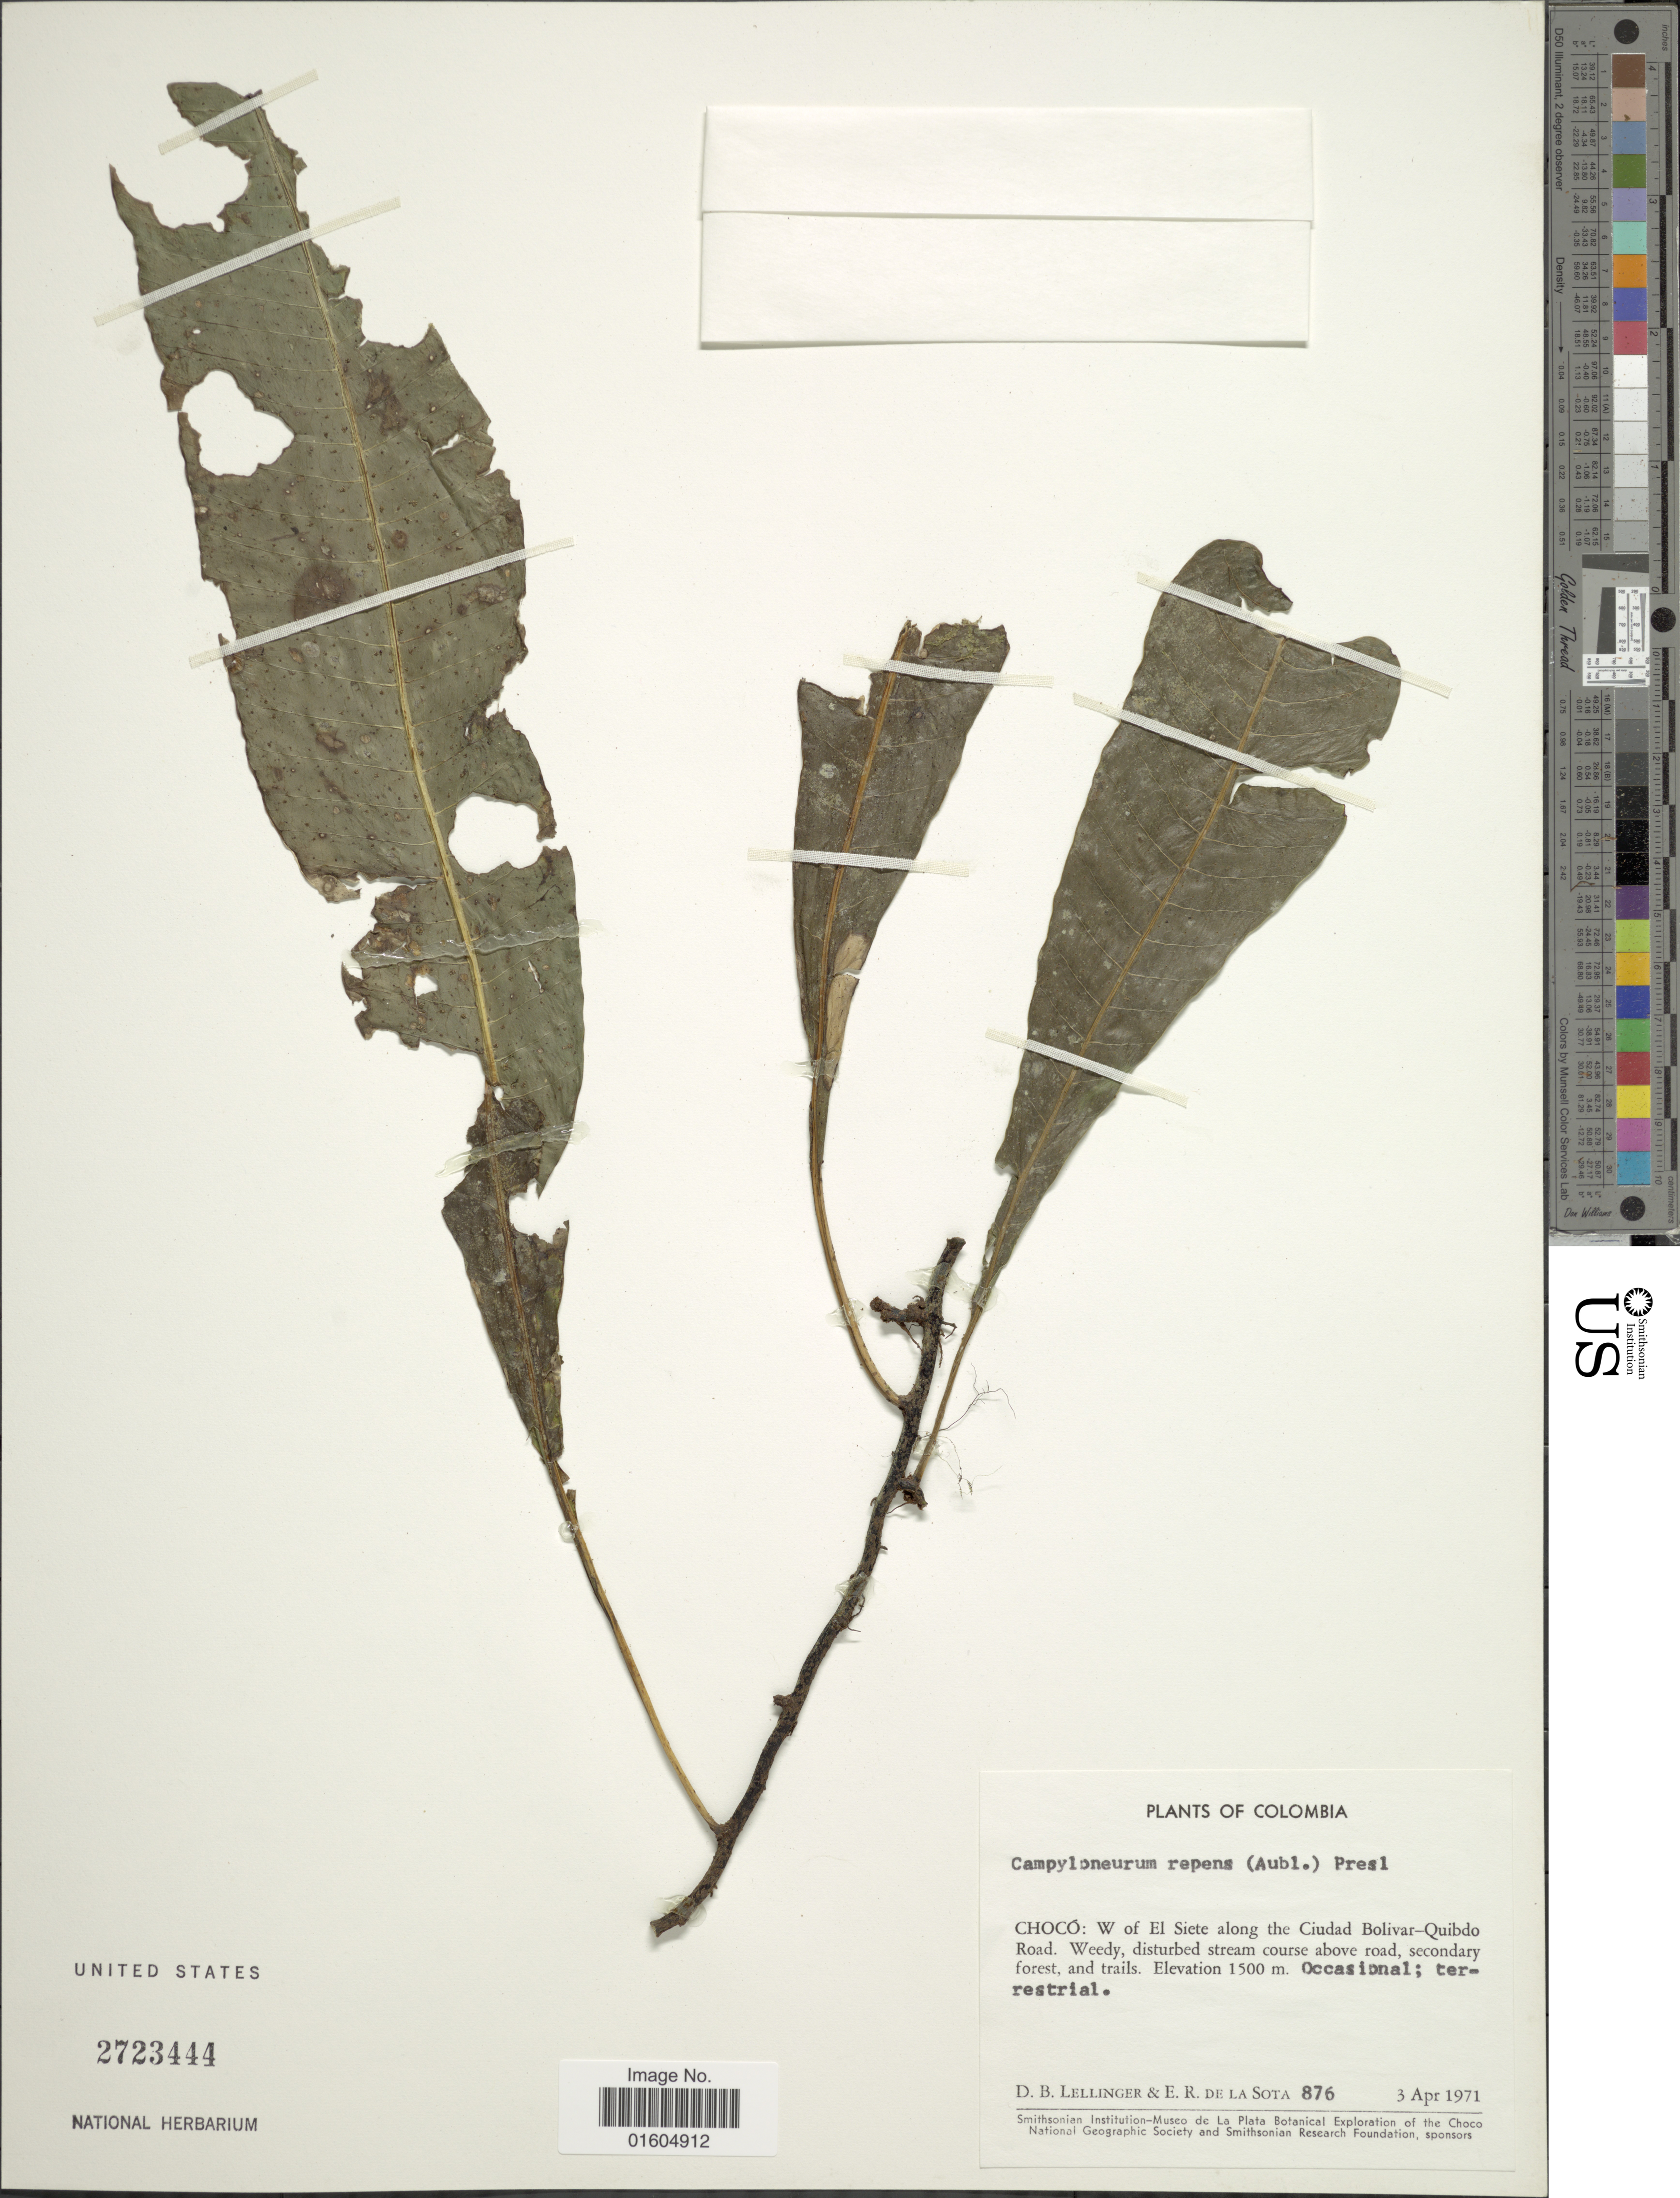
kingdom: Plantae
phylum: Tracheophyta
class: Polypodiopsida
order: Polypodiales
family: Polypodiaceae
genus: Campyloneurum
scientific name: Campyloneurum repens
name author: (Aubl.) C. Presl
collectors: D. B. Lellinger & E. R. de la Sota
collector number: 876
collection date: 1971-04-03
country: Colombia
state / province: Chocó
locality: Colombia. Choco: W of El Siete along the Ciudad Bolivar-Quibdo Road. Weedy, disturbed stream course above road, secondary forest, and trails.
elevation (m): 1500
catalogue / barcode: US 2723444